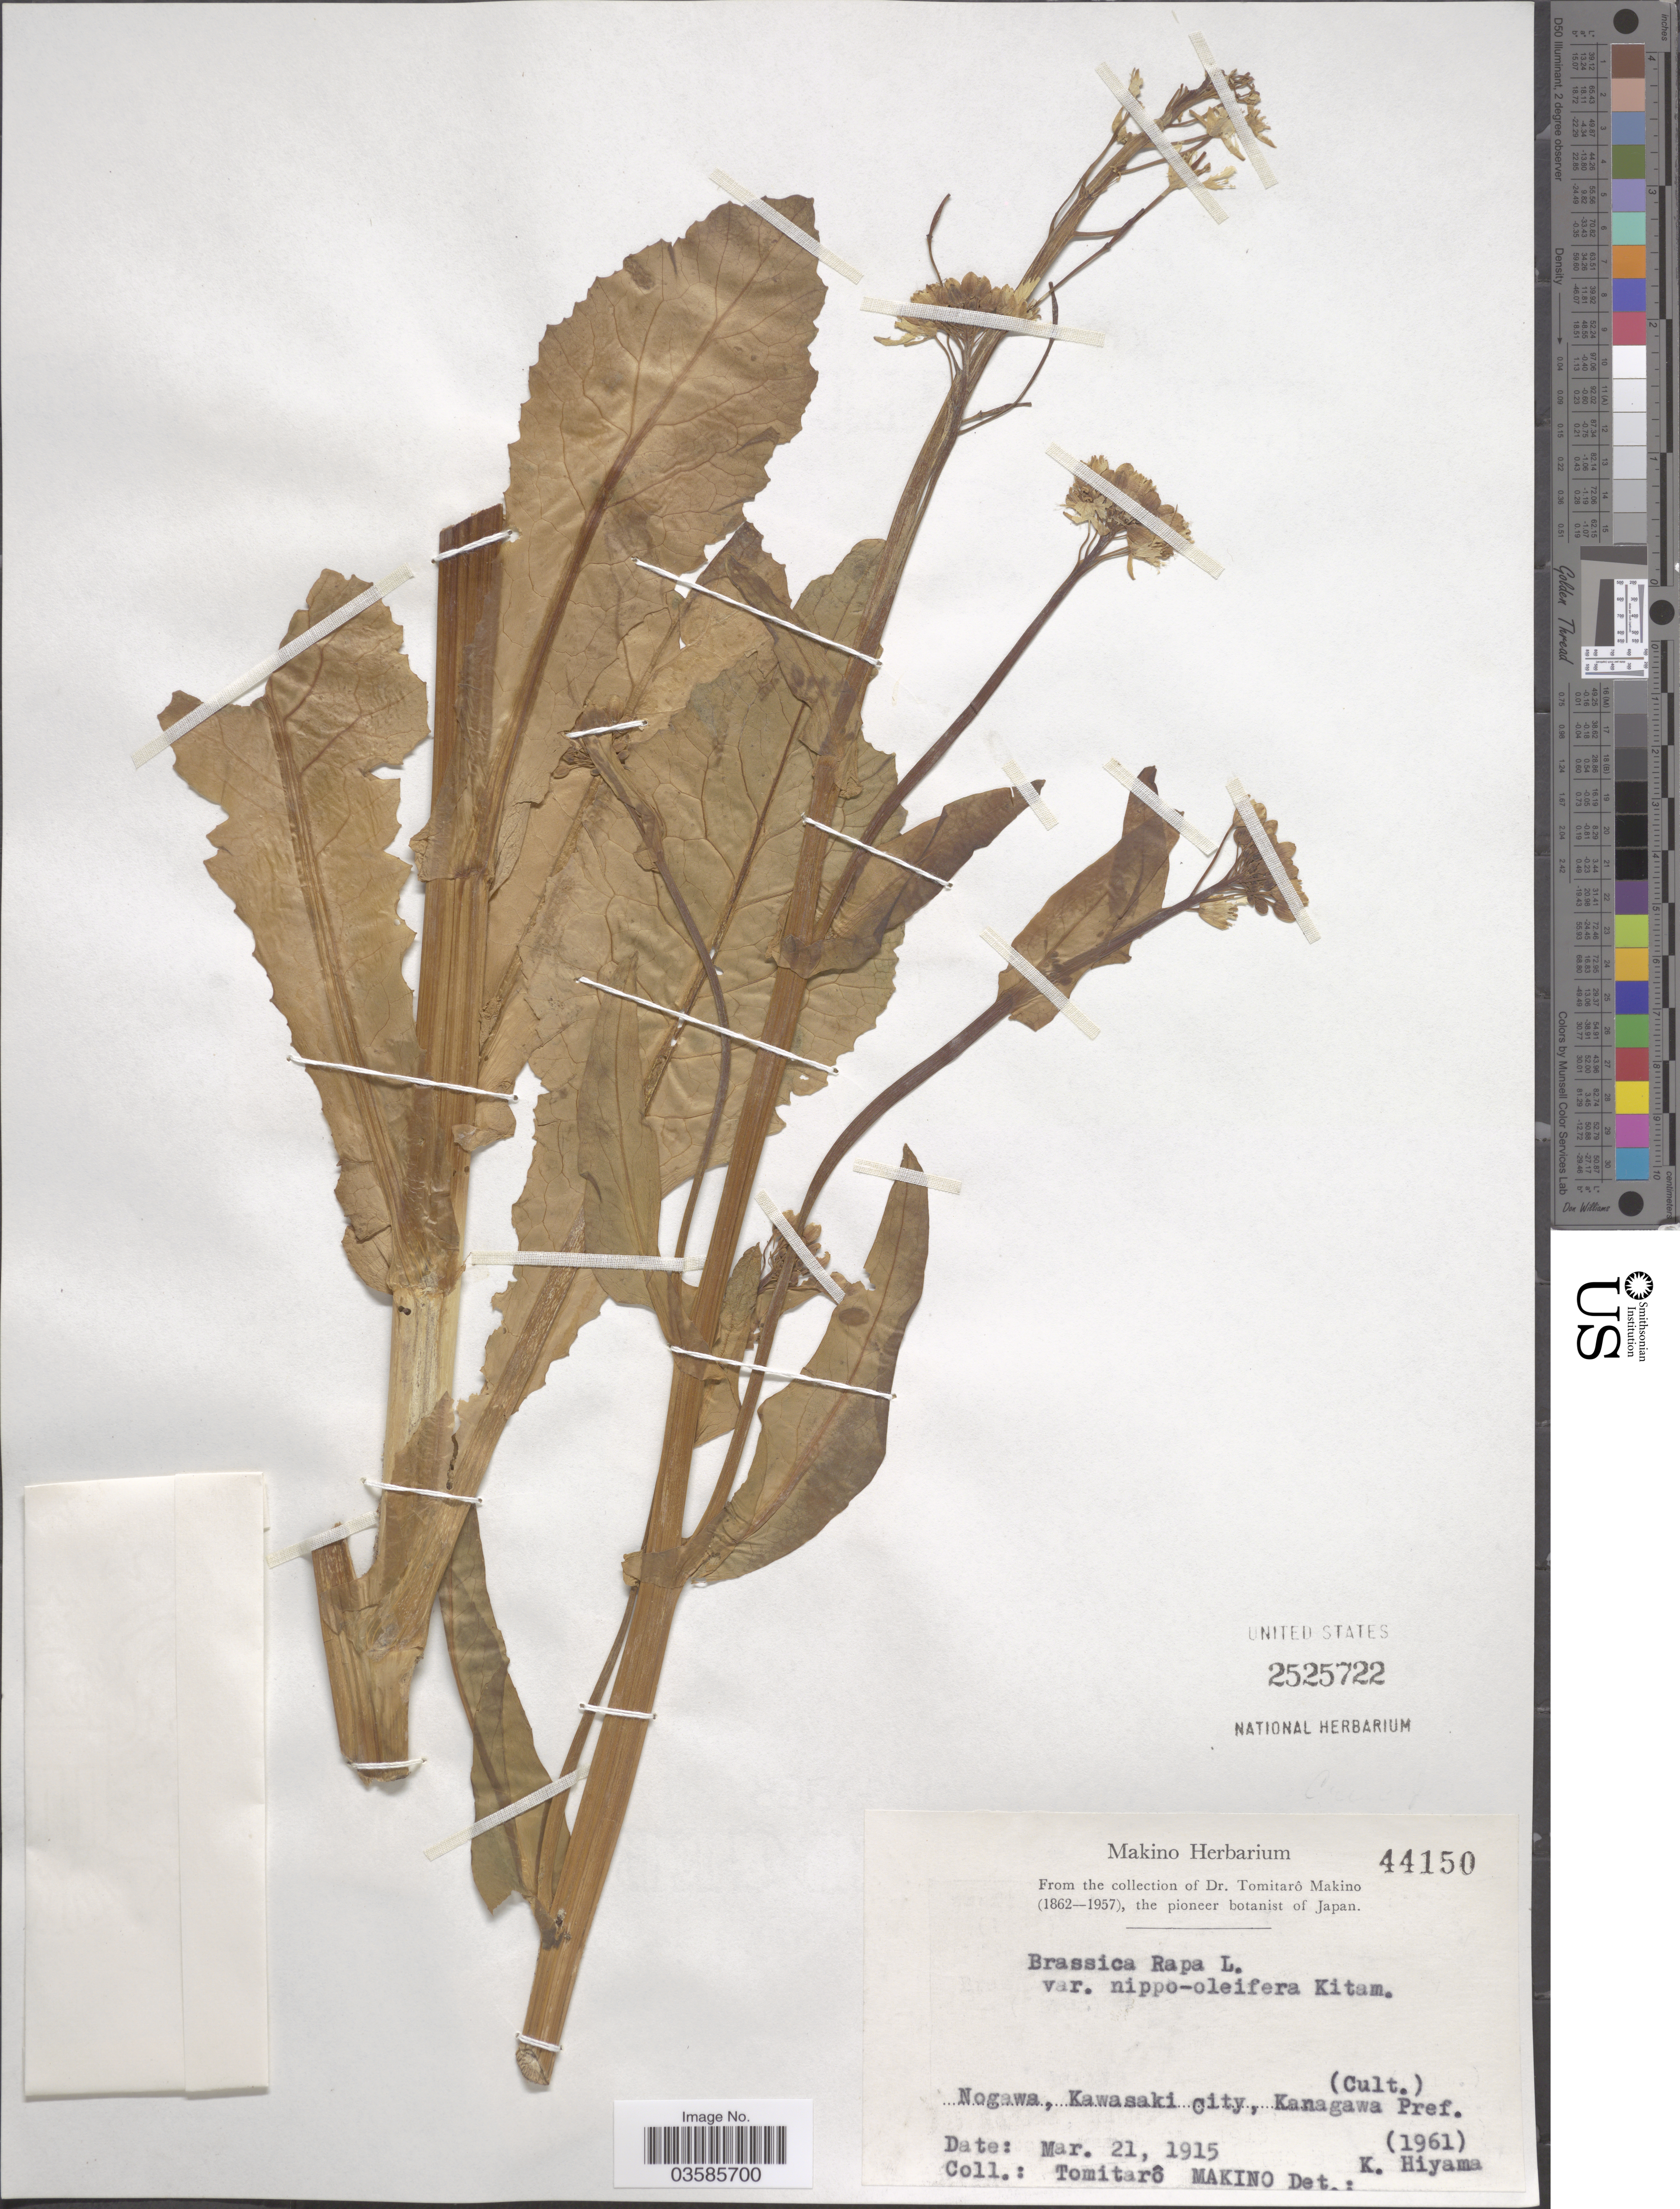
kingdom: Plantae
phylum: Tracheophyta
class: Magnoliopsida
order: Brassicales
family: Brassicaceae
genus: Brassica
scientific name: Brassica rapa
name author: L.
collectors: T. Makino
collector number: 44150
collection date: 1915-03-21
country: Japan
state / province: Kanagawa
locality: Nogawa, Kawasaki City. Kanagawa Pref.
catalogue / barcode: US 2525722